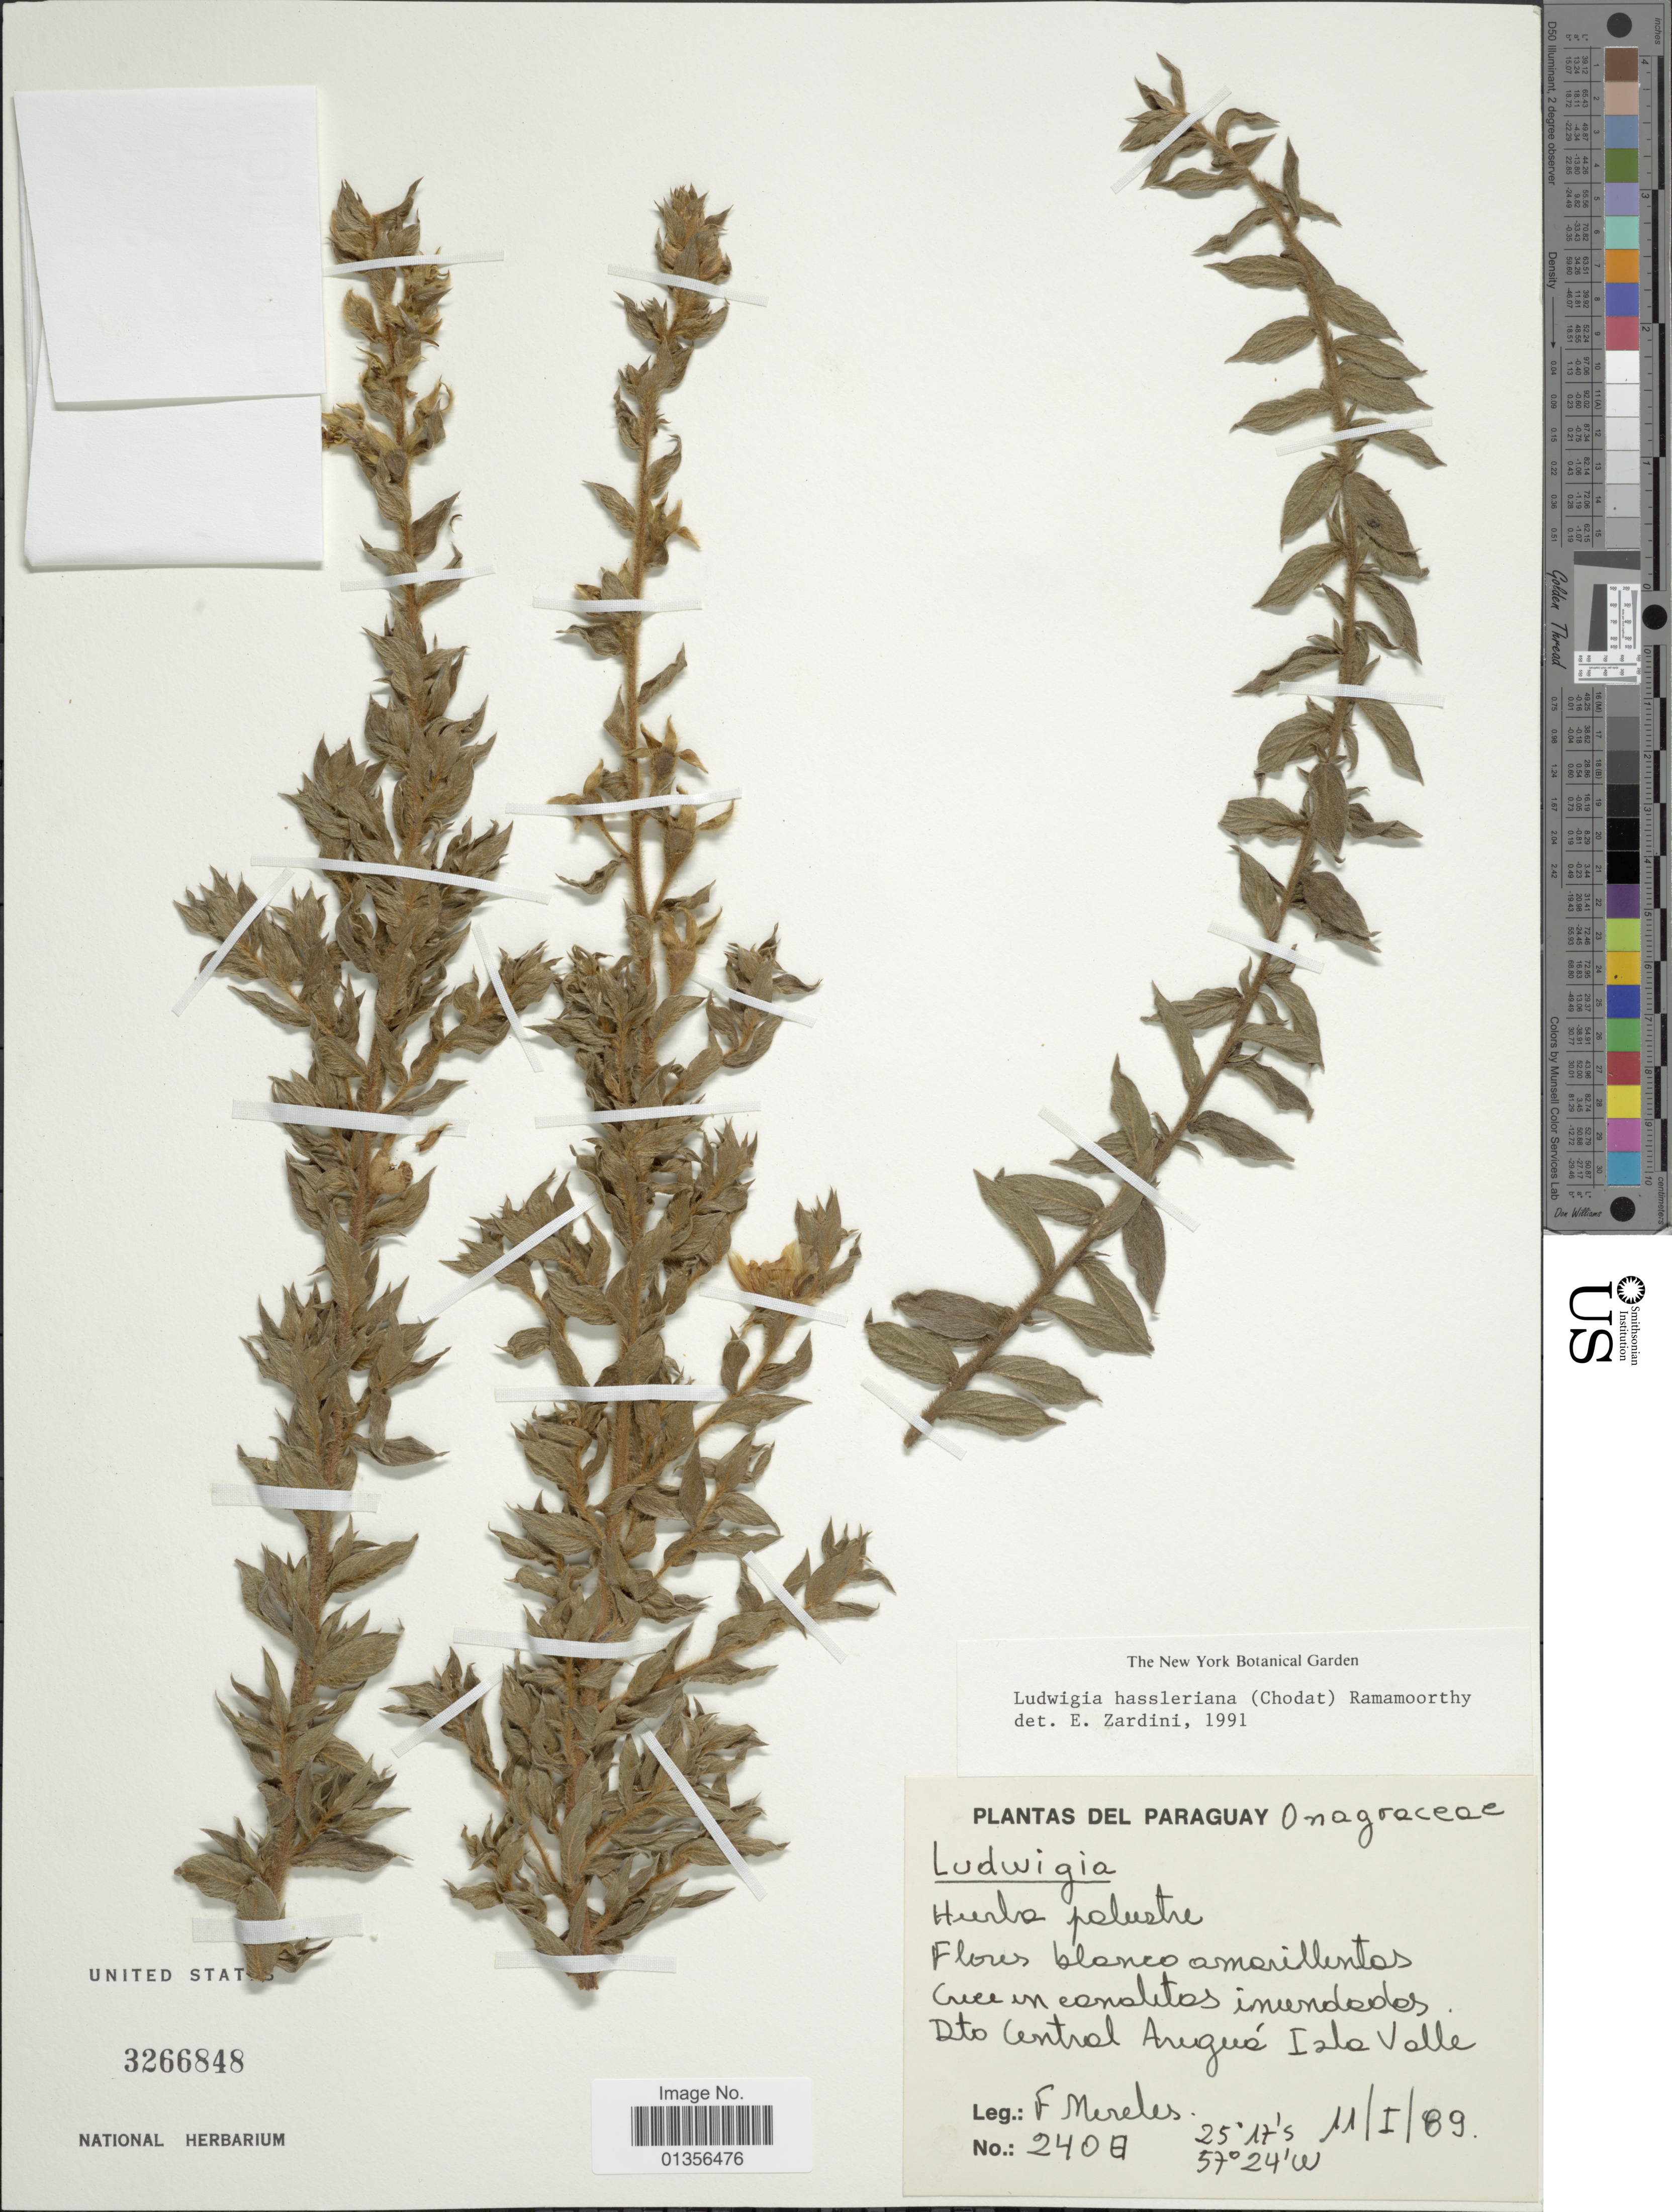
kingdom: Plantae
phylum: Tracheophyta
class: Magnoliopsida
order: Myrtales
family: Onagraceae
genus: Ludwigia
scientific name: Ludwigia hassleriana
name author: (Chodat) Ramamoorthy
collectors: F. Mereles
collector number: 2400*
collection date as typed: Transcribed d/m/y: 11/1/89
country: Paraguay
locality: Dto Central Areguá Isla Valle.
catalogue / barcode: US 3266848